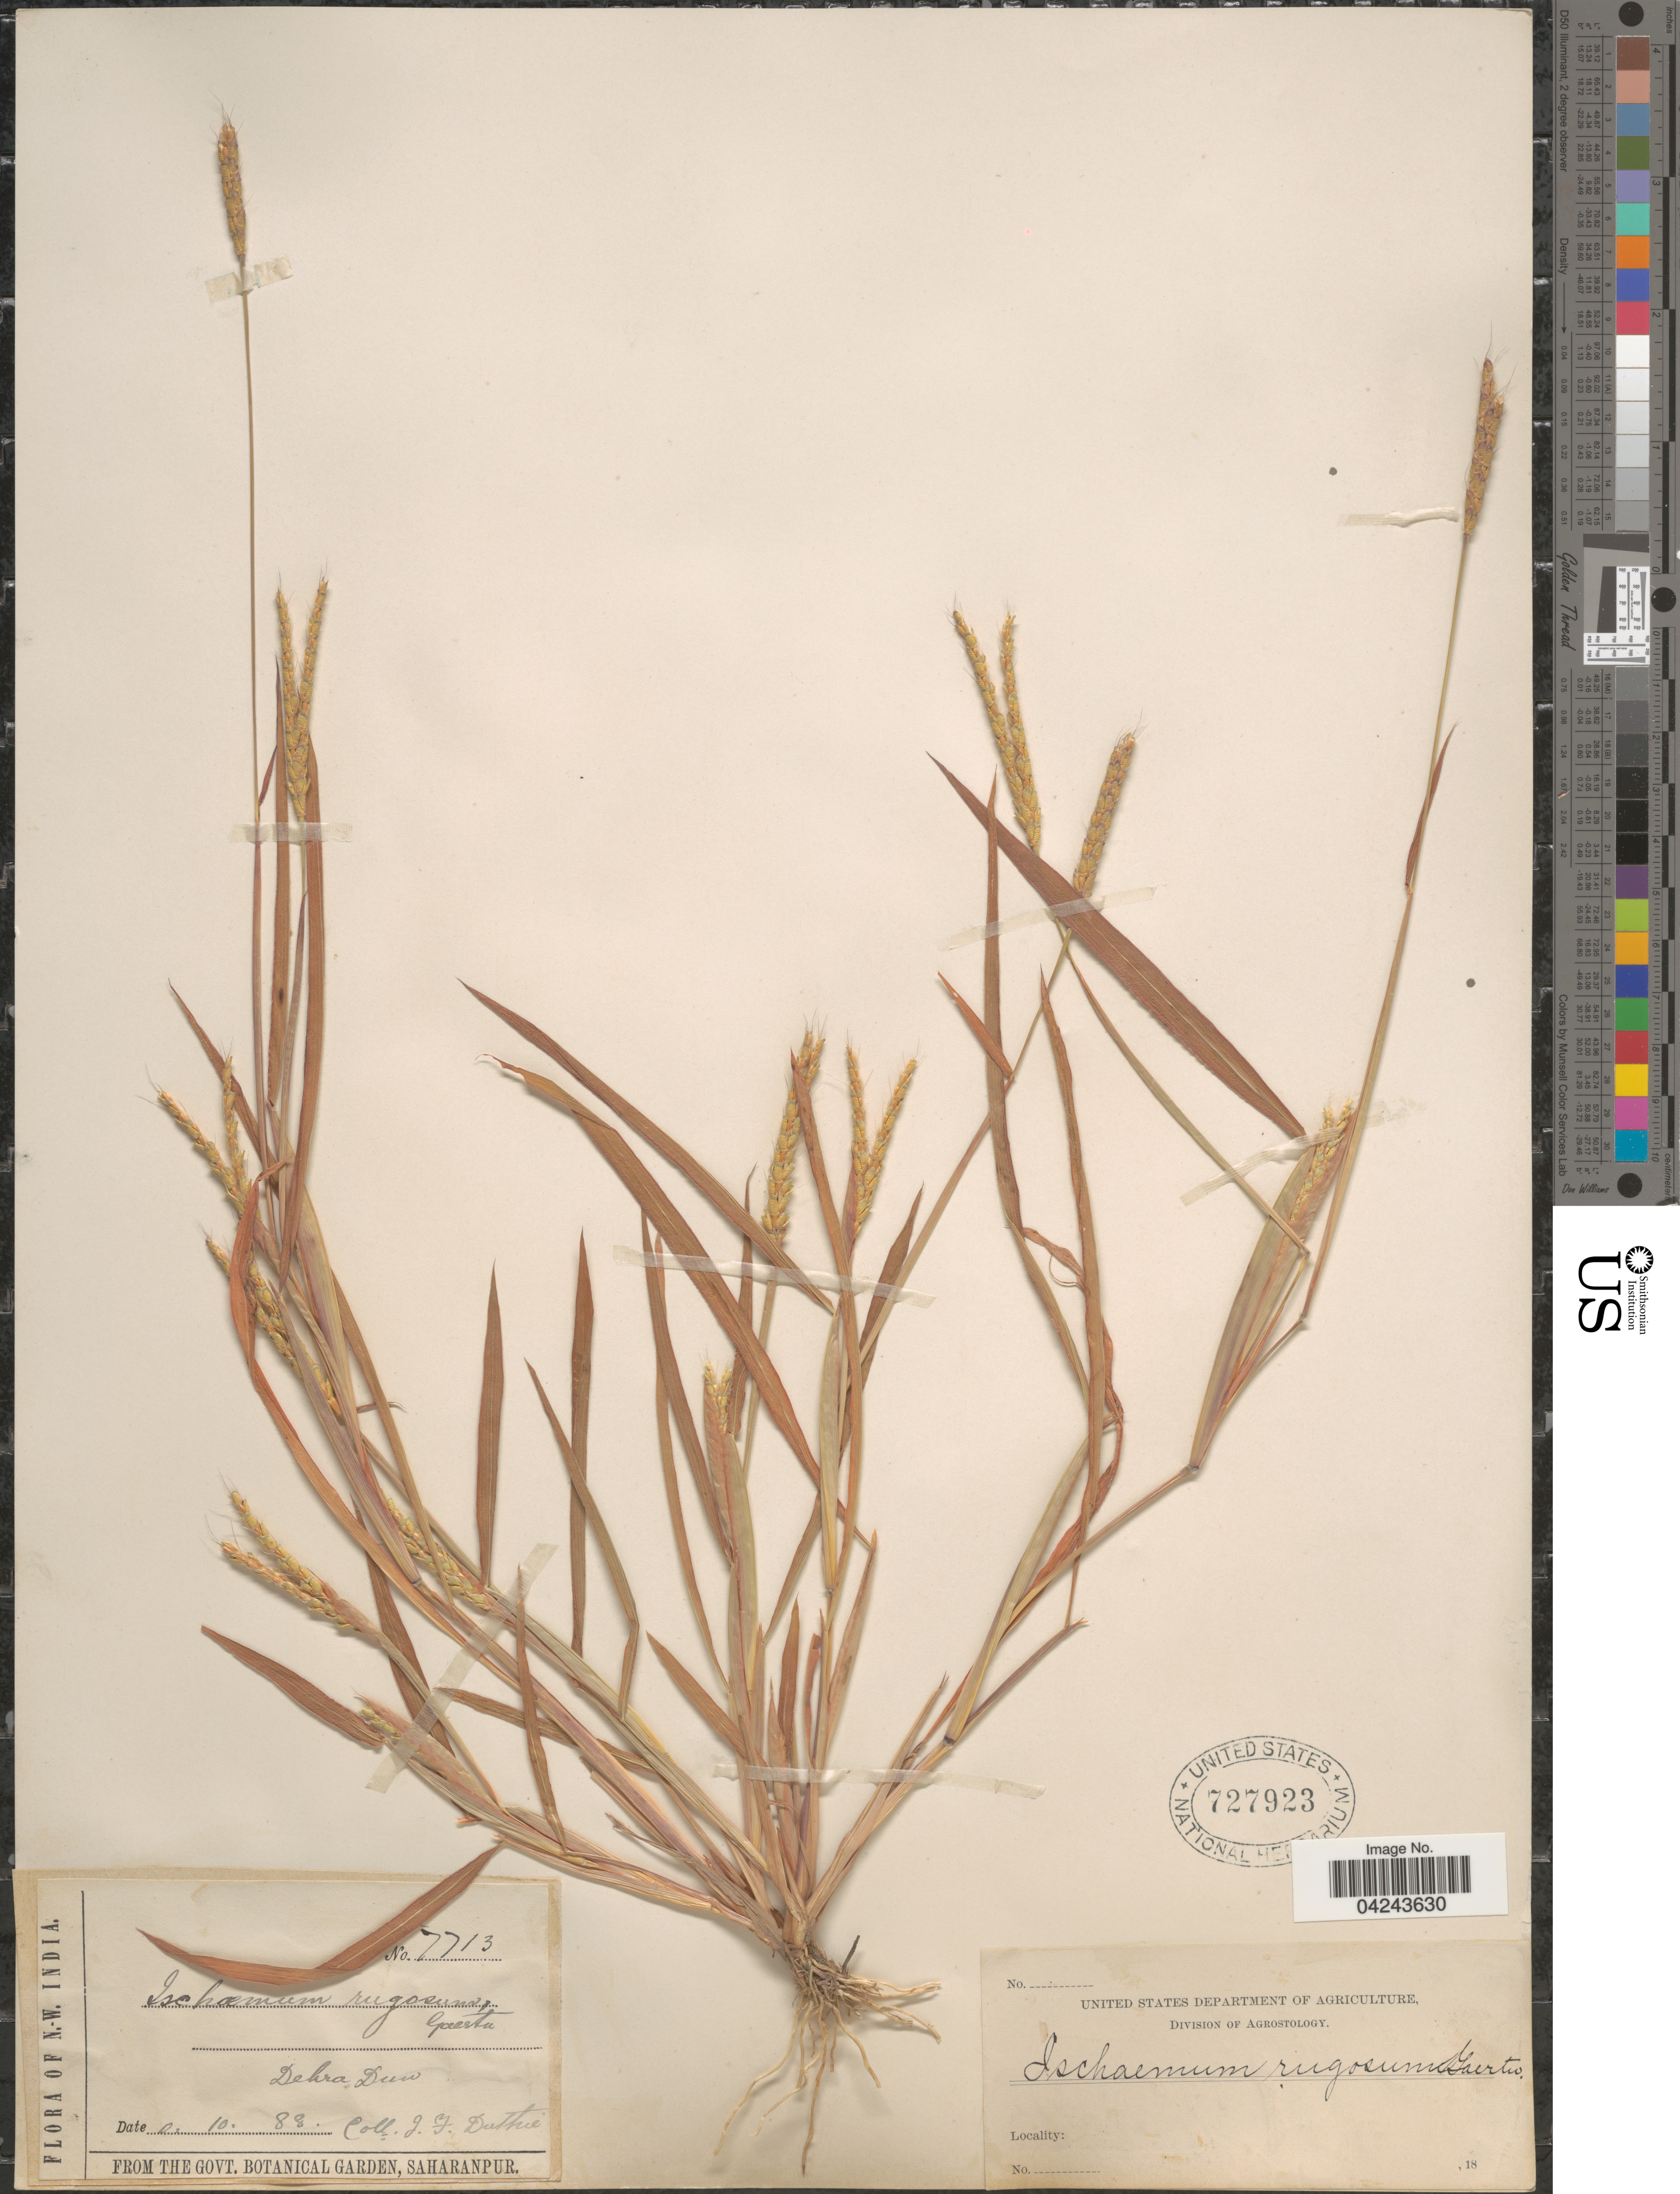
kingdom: Plantae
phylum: Tracheophyta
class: Liliopsida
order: Poales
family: Poaceae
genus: Ischaemum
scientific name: Ischaemum rugosum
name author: Salisb.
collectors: J. F. Duthie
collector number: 7713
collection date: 1888-10-03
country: India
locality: N.W. India. Dehra Dun.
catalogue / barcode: US 727923